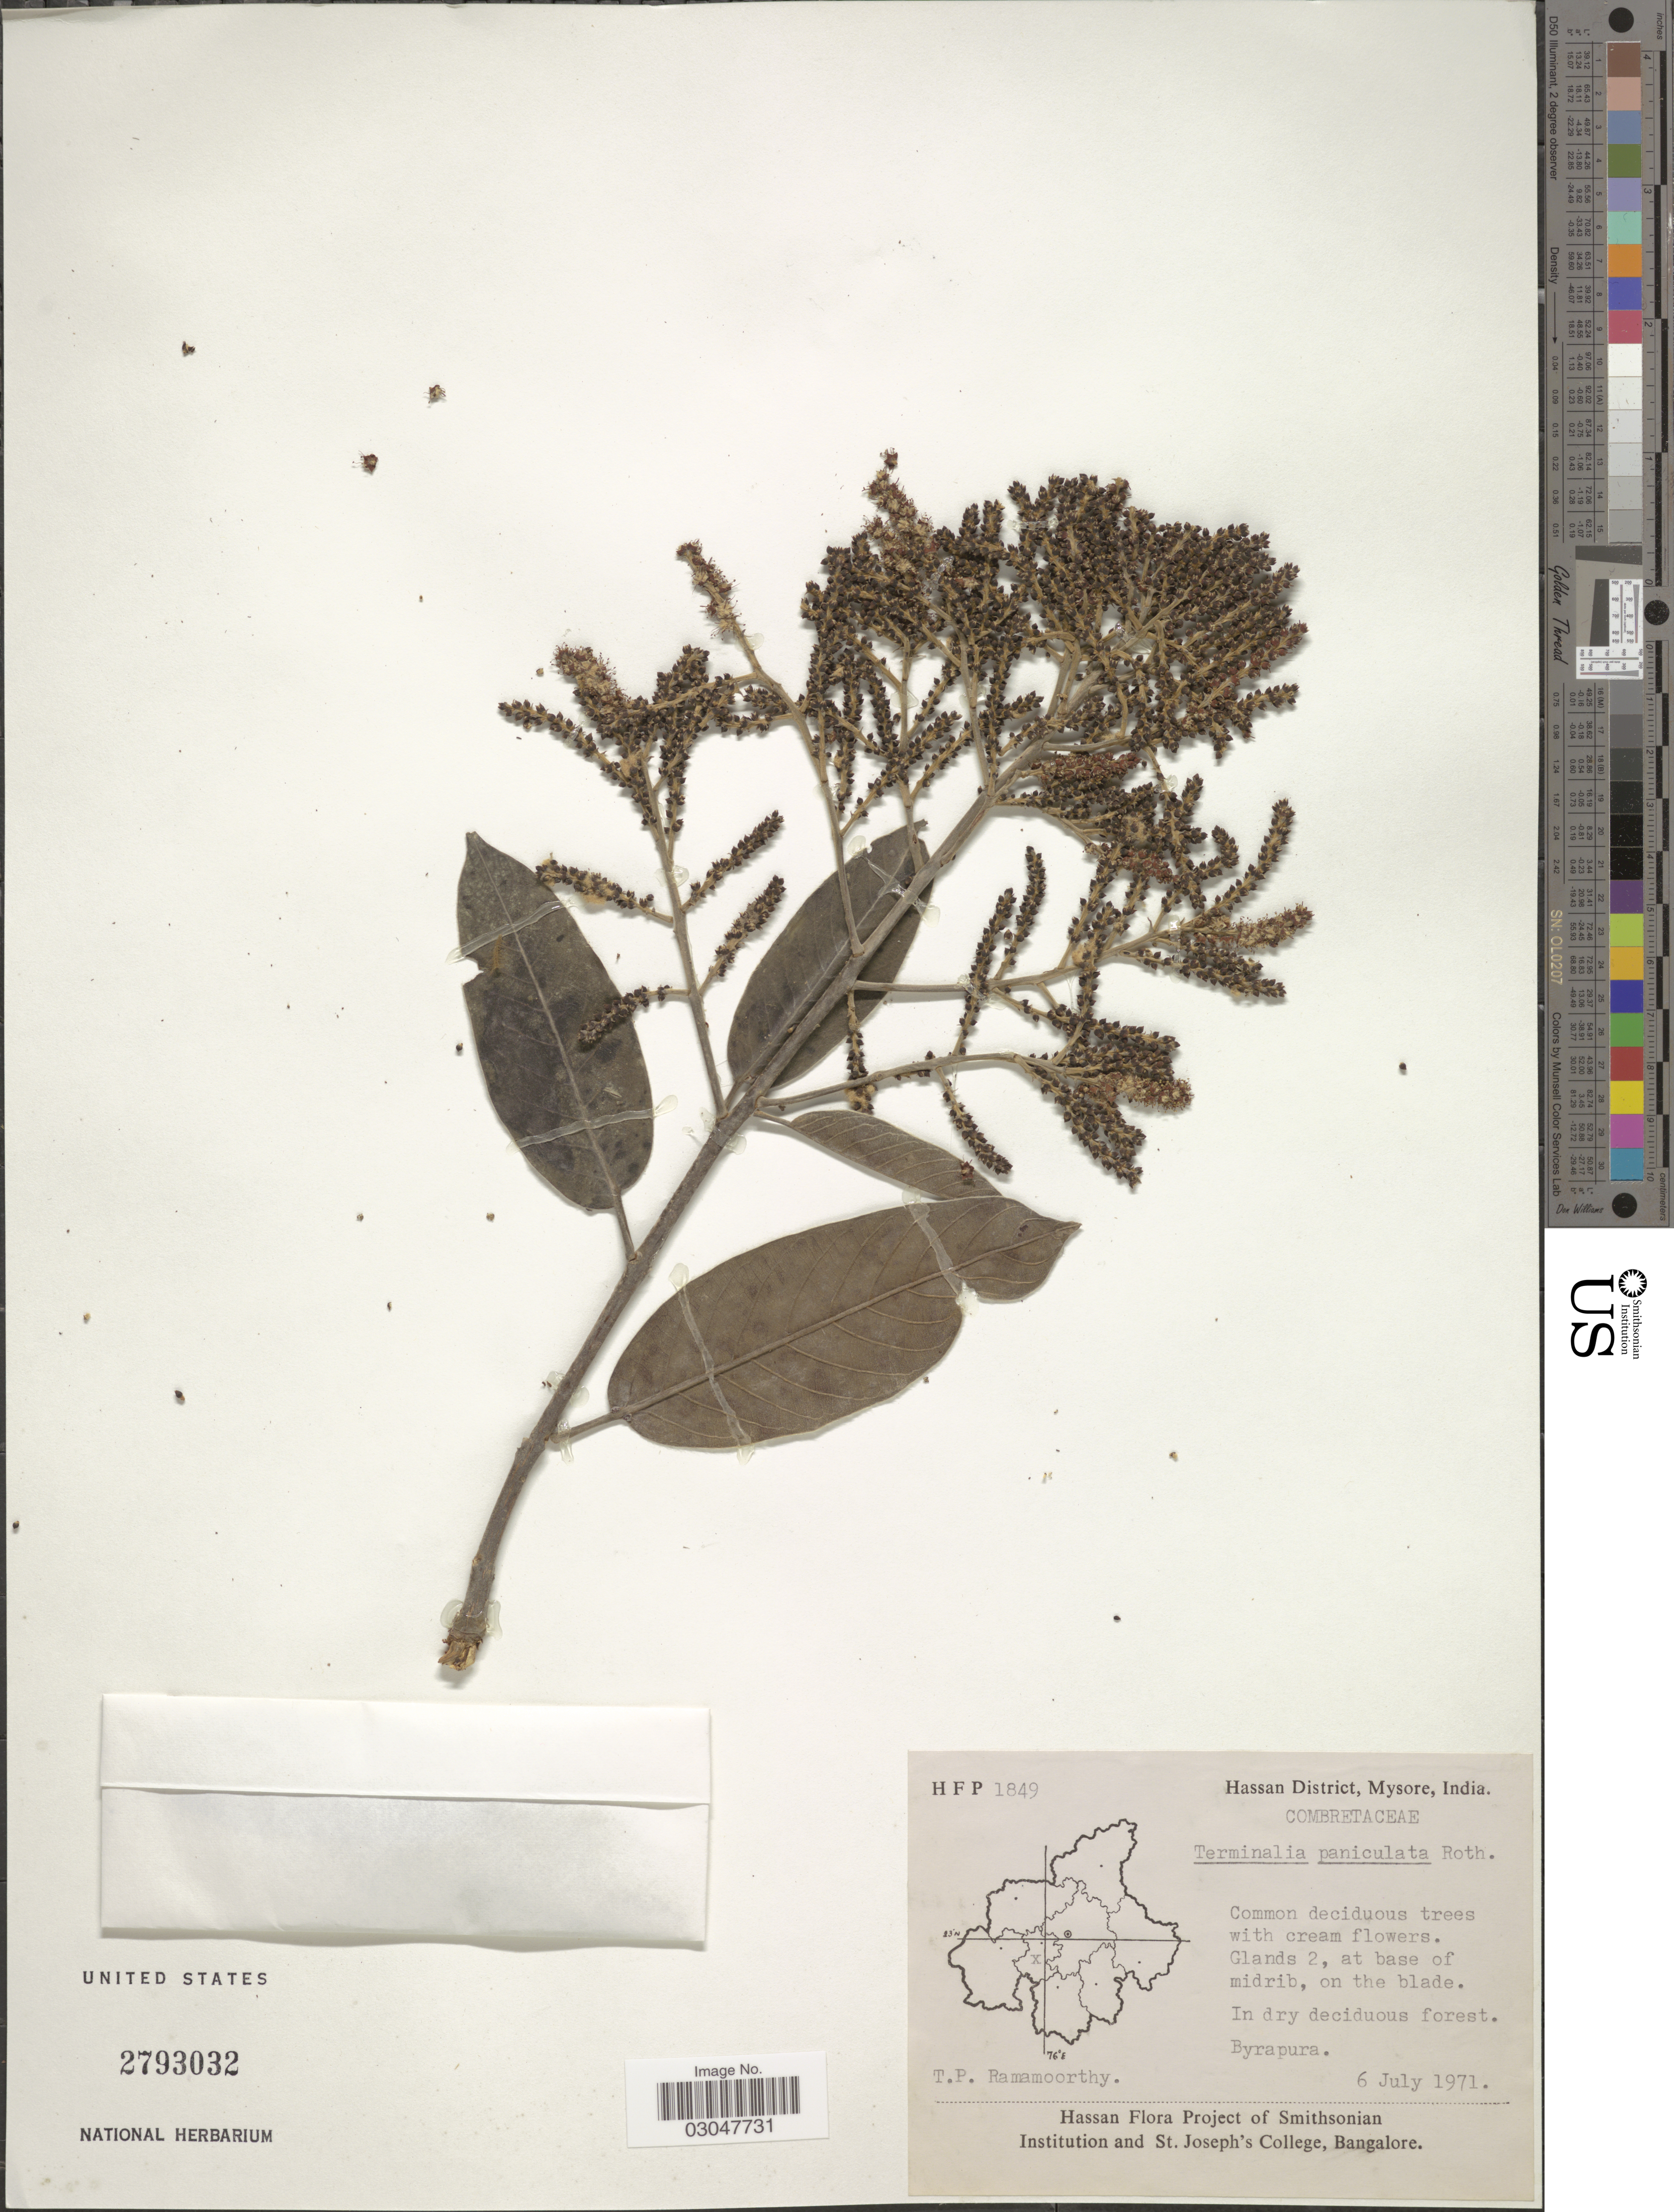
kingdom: Plantae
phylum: Tracheophyta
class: Magnoliopsida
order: Myrtales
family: Combretaceae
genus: Terminalia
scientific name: Terminalia paniculata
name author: Roth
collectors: T. P. Ramamoorthy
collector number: HFP1849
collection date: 1971-07-06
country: India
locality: Hassan District, Mysore. Byrapura.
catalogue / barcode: US 2793032